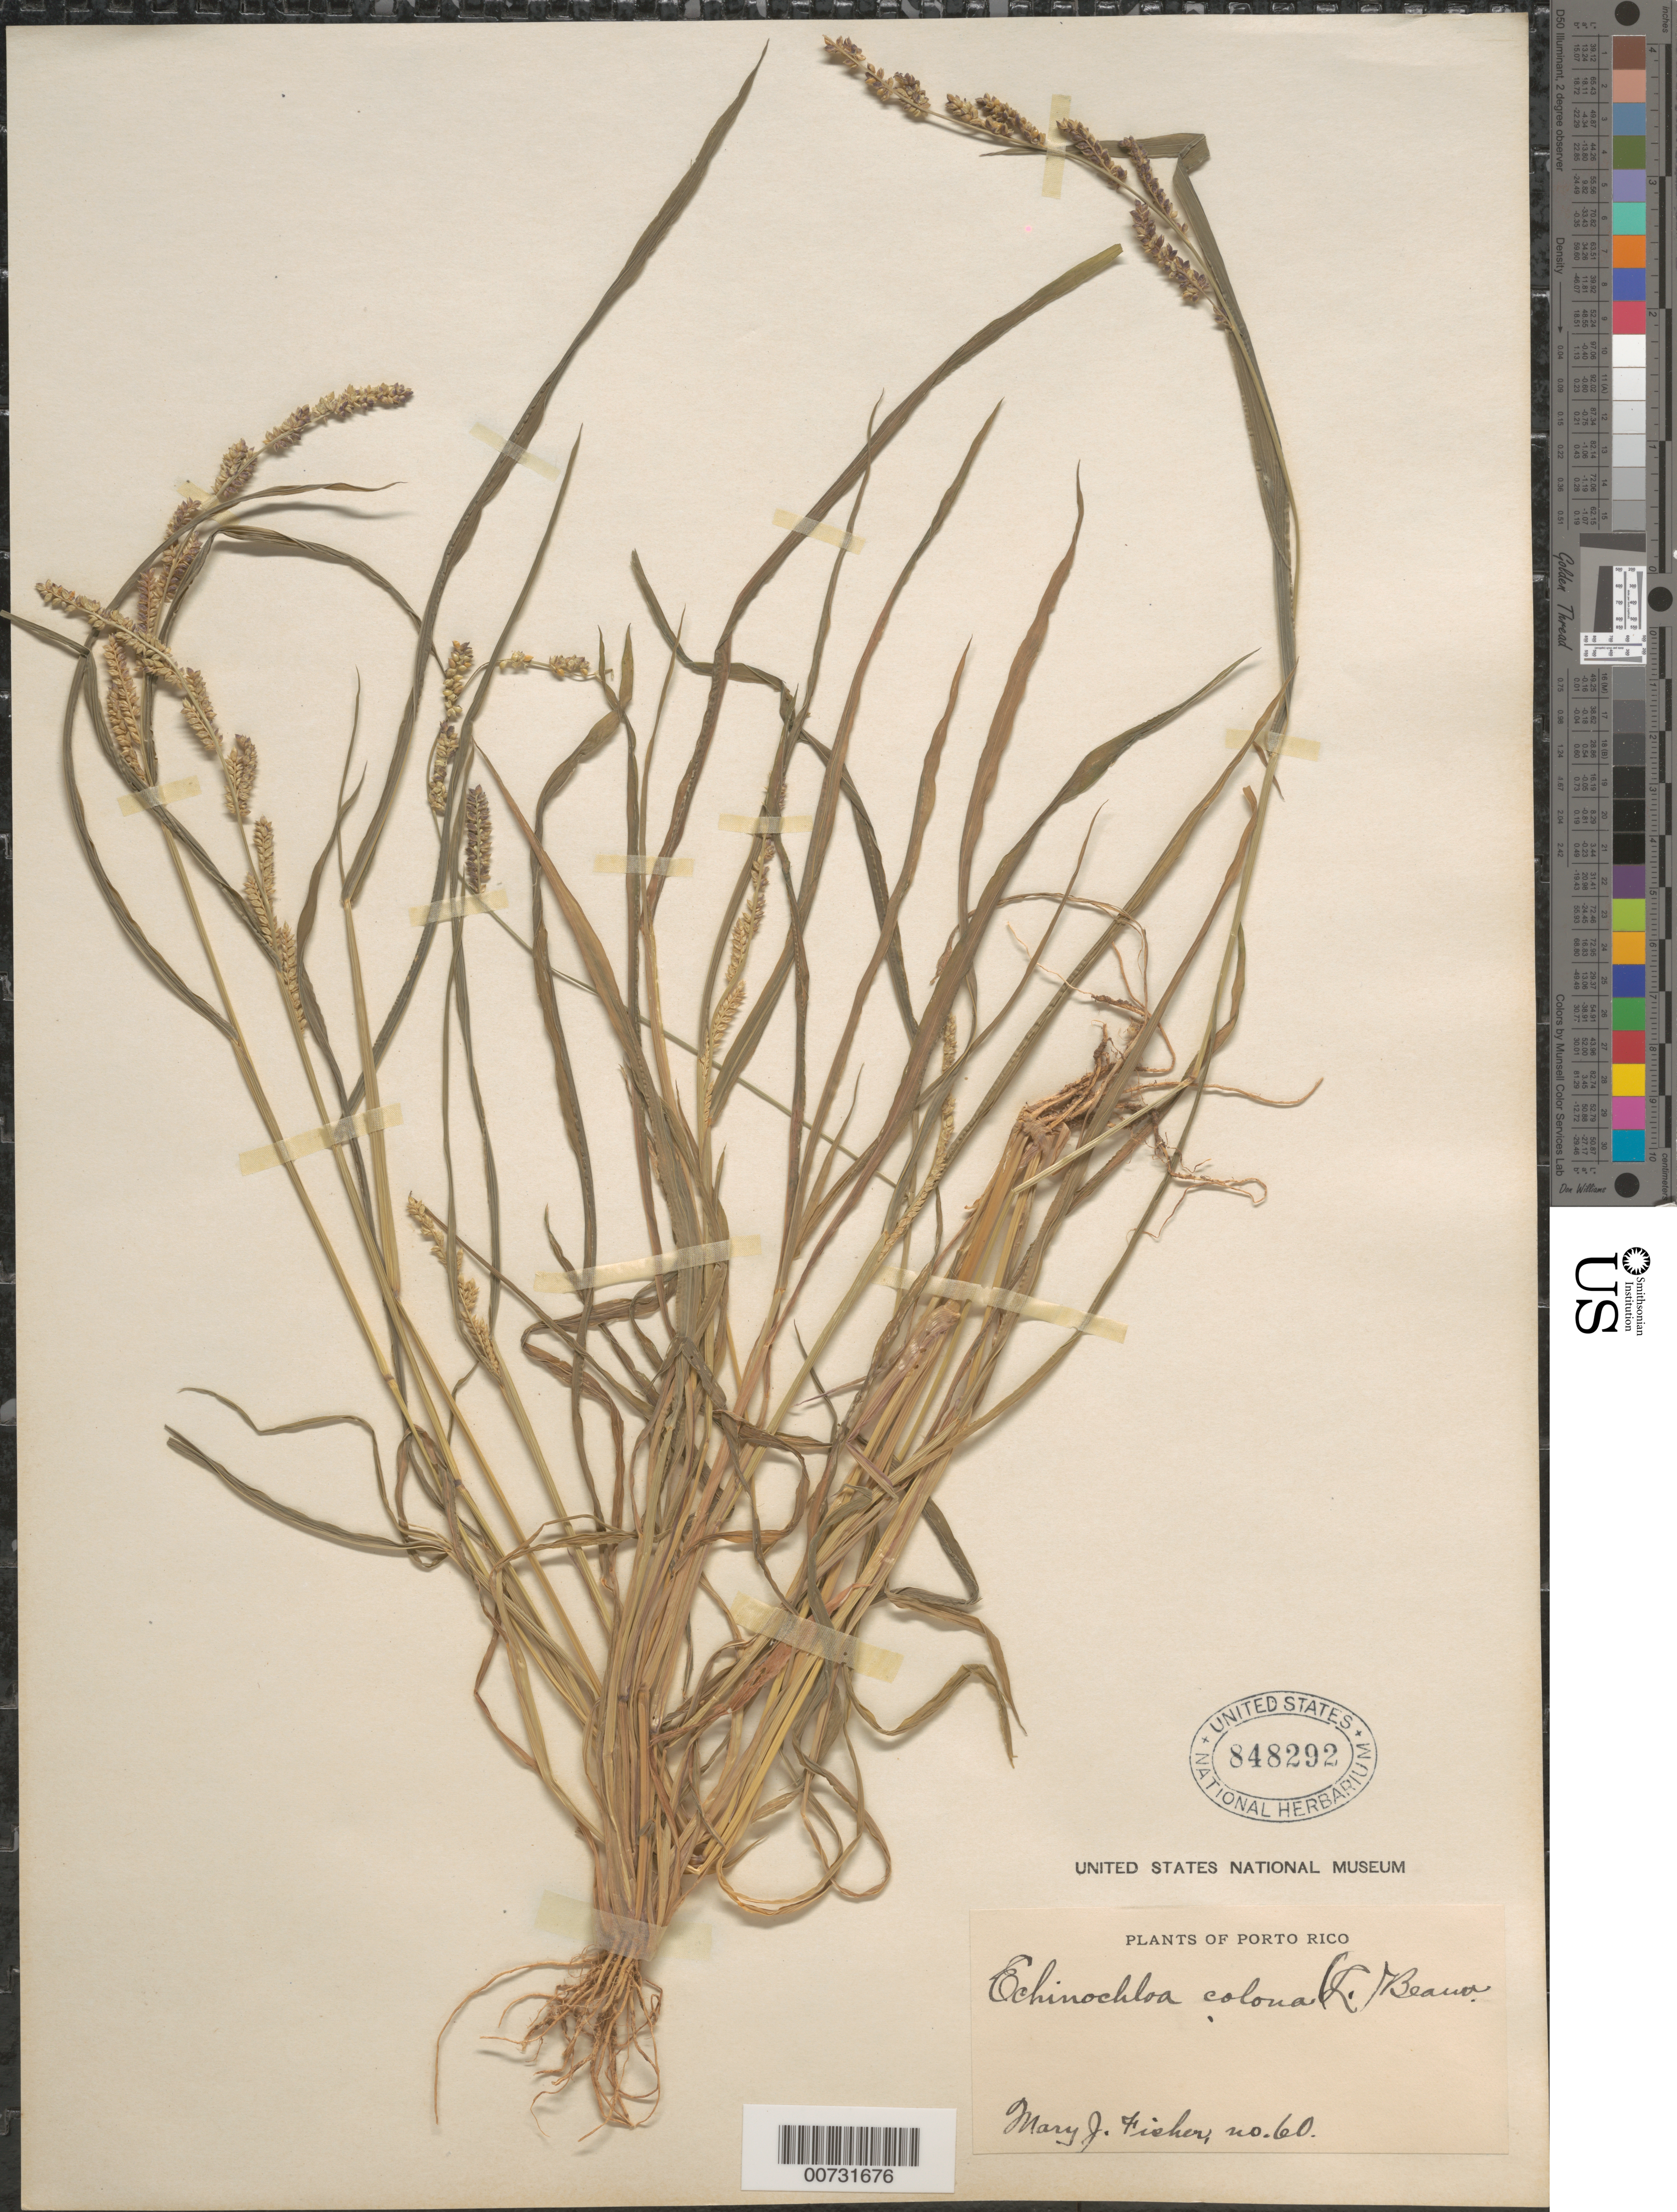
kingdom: Plantae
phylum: Tracheophyta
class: Liliopsida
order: Poales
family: Poaceae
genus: Echinochloa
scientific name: Echinochloa colona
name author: (L.) Link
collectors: M. J. Fisher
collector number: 60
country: Puerto Rico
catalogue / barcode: US 848292